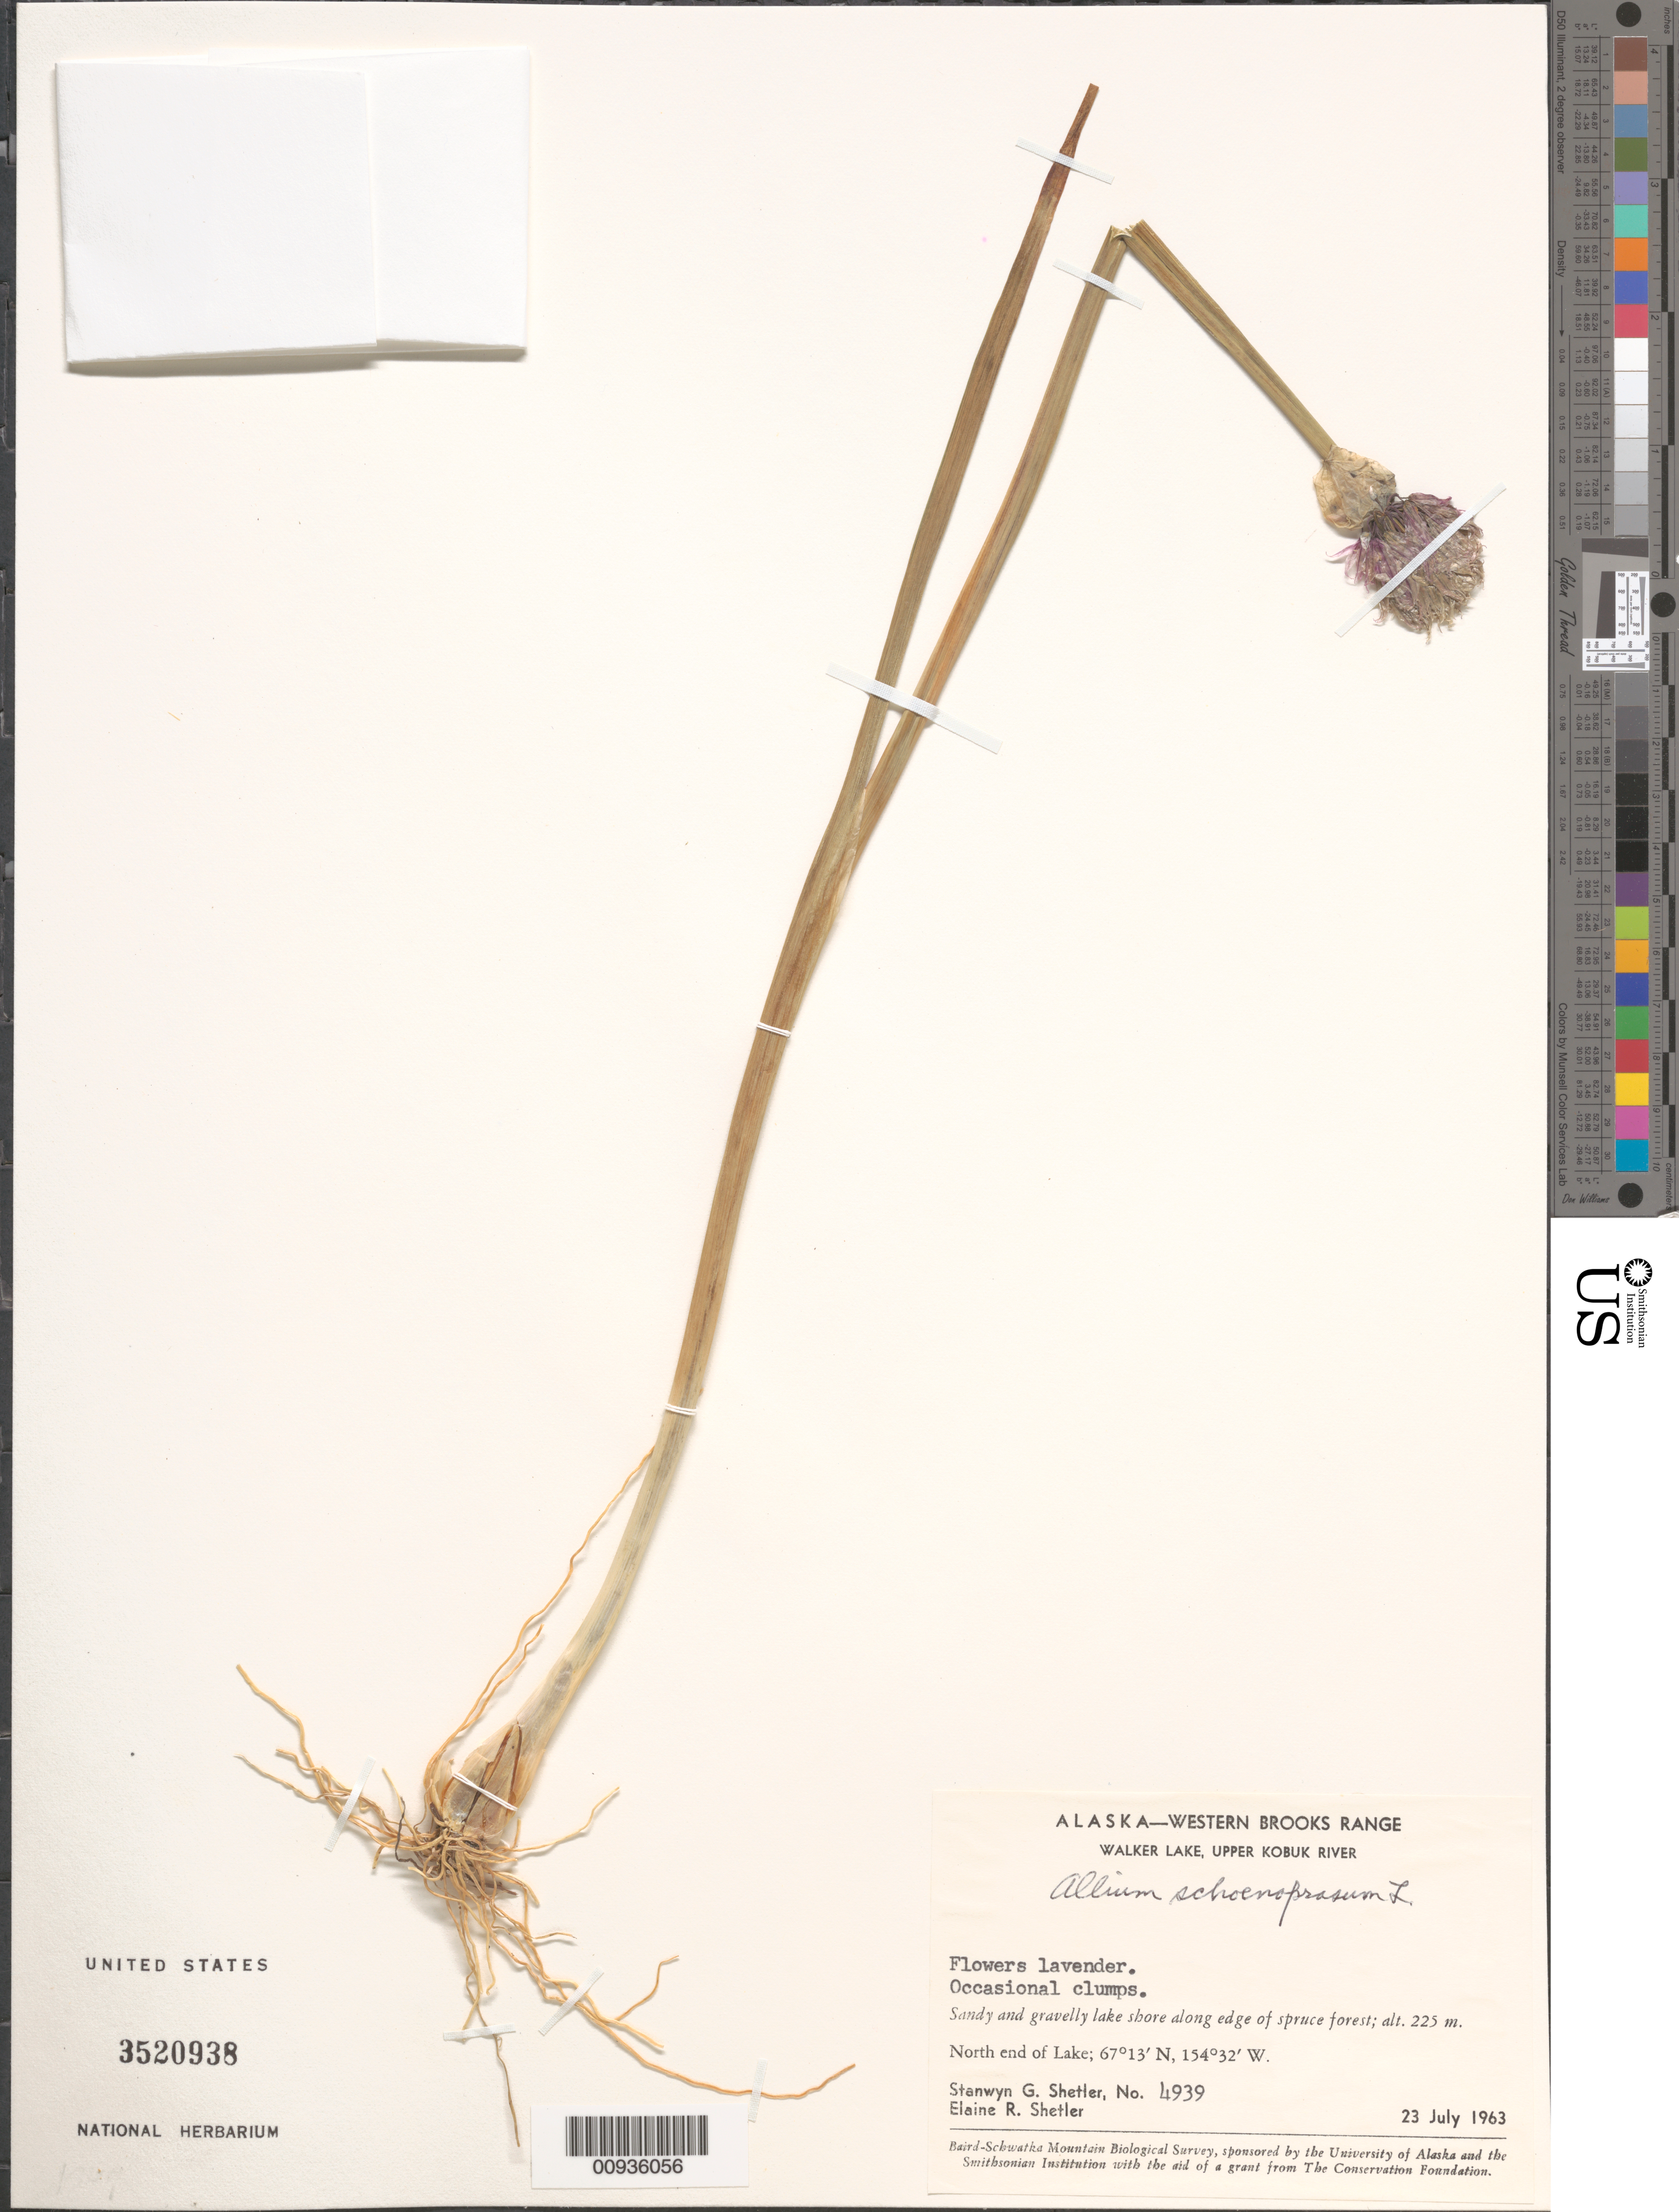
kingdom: Plantae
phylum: Tracheophyta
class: Liliopsida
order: Asparagales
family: Amaryllidaceae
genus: Allium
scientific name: Allium schoenoprasum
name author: L.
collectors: S. Shetler & E. R. Shetler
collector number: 4939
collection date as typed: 23 Jul 1963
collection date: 1963-07-23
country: United States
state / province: Alaska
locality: North end of Walker Lake. Western Brooks Range, Upper Kobuk River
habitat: Sandy and gravelly lake shore along edge of spruce forest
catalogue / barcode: US 3520938